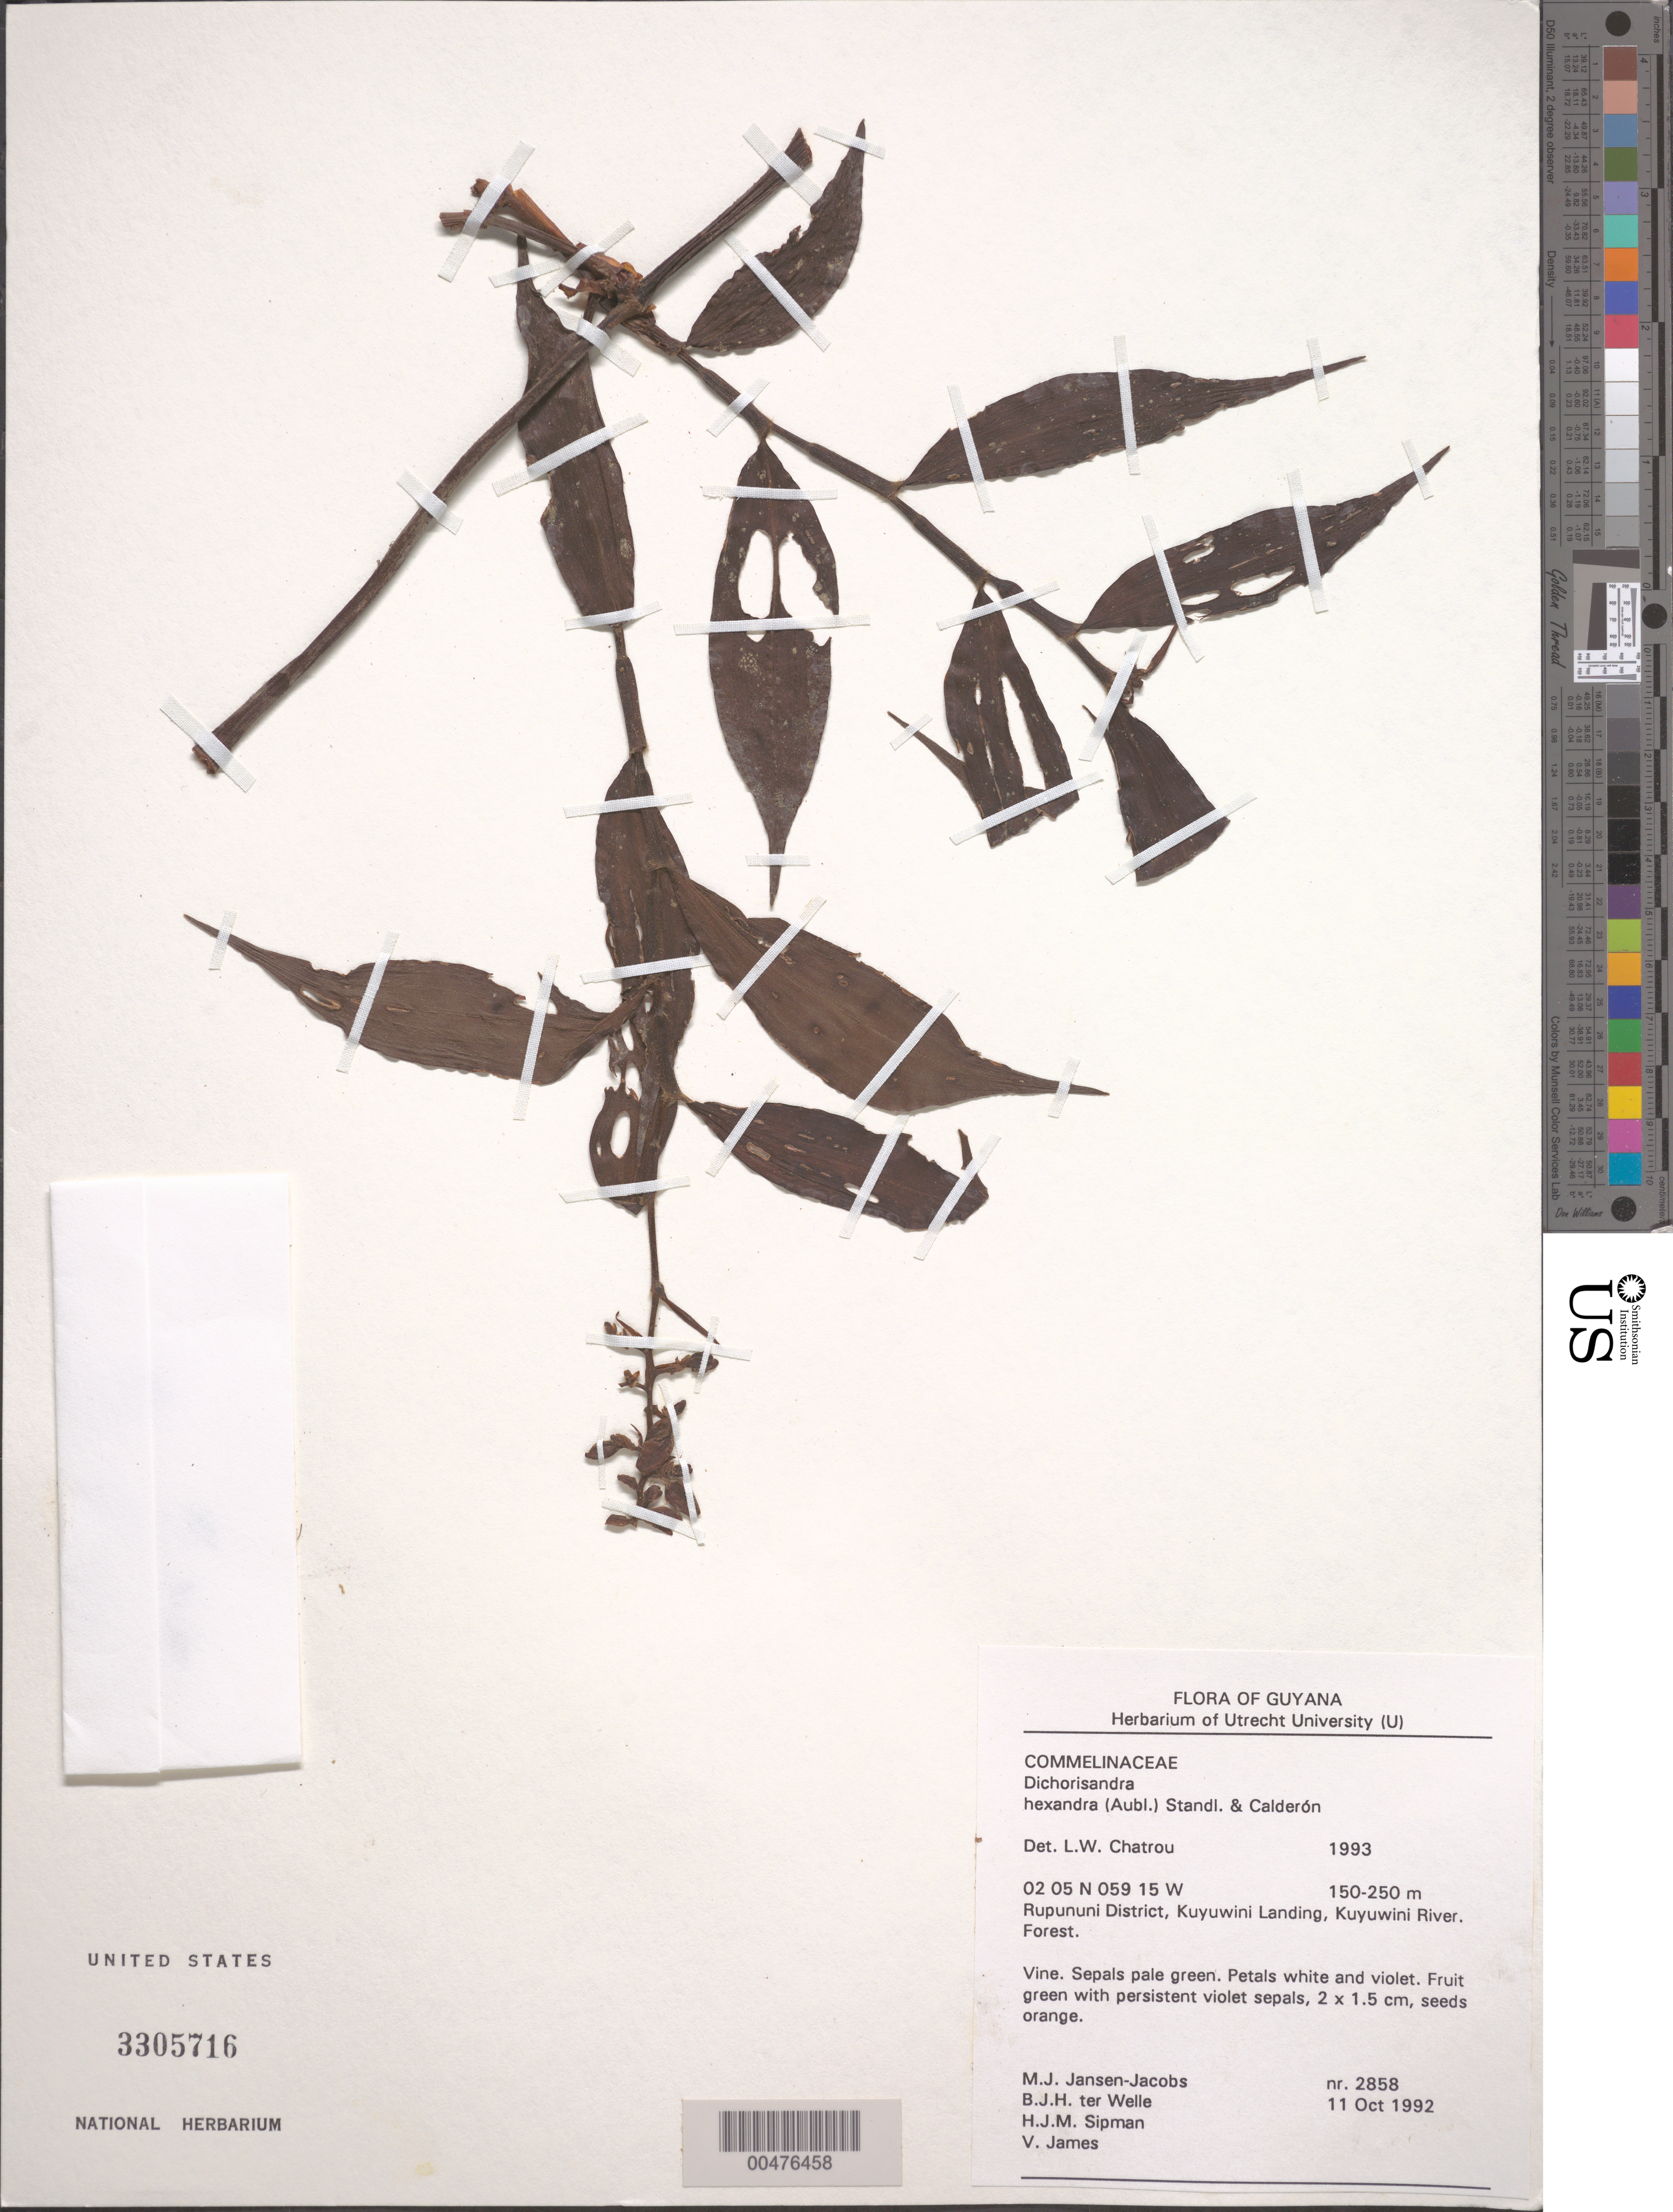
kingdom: Plantae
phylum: Tracheophyta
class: Liliopsida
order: Commelinales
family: Commelinaceae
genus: Dichorisandra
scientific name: Dichorisandra hexandra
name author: (Aubl.) Standl.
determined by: Faden, Robert B., (US), Smithsonian Institution - National Museum of Natural History (UNITED STATES)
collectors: M. J. Jansen-Jacobs, B. Welle, H. J. M. Sipman & V. James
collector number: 2858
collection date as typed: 11 Oct 1992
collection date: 1992-10-11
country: Guyana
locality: Rupununi dist, kuyuwini landing, kuyuwini river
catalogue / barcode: US 3305716